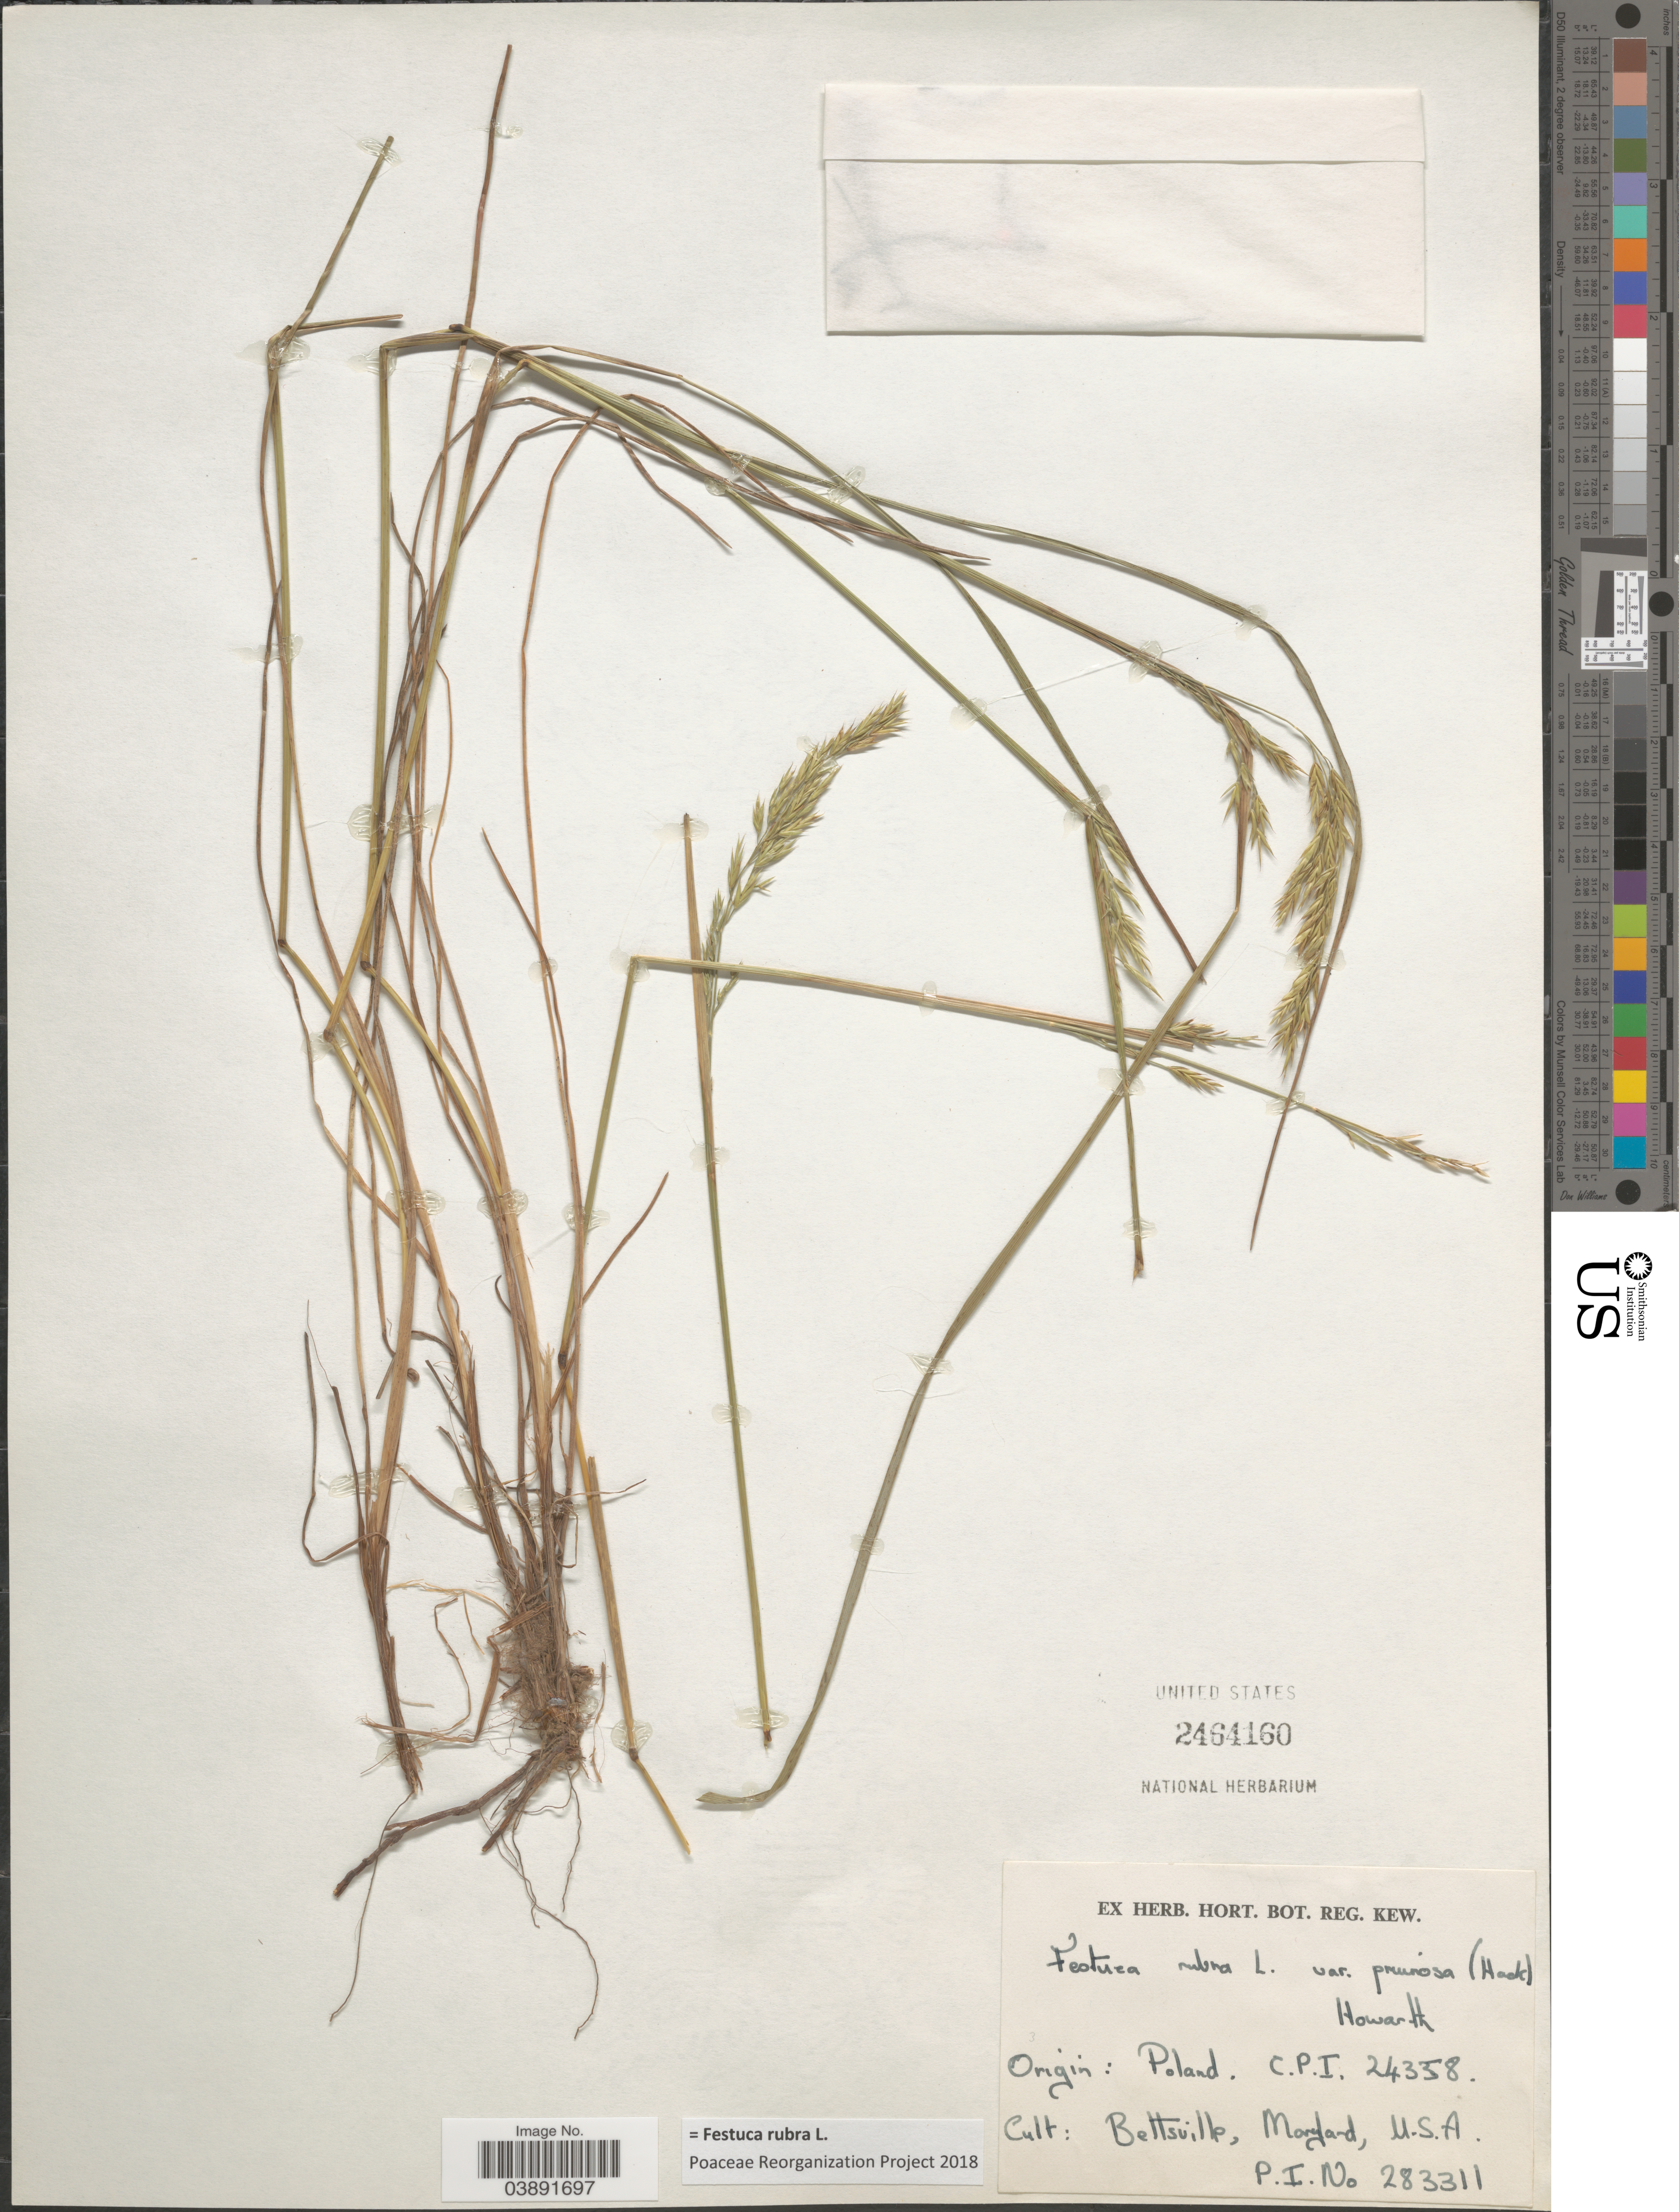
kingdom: Plantae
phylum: Tracheophyta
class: Liliopsida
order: Poales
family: Poaceae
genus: Festuca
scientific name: Festuca rubra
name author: L.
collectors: Ex herb. Hort. Bot. Reg. Kew.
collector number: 283311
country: United States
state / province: Maryland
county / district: Prince George's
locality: Beltsville.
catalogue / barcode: US 2464160